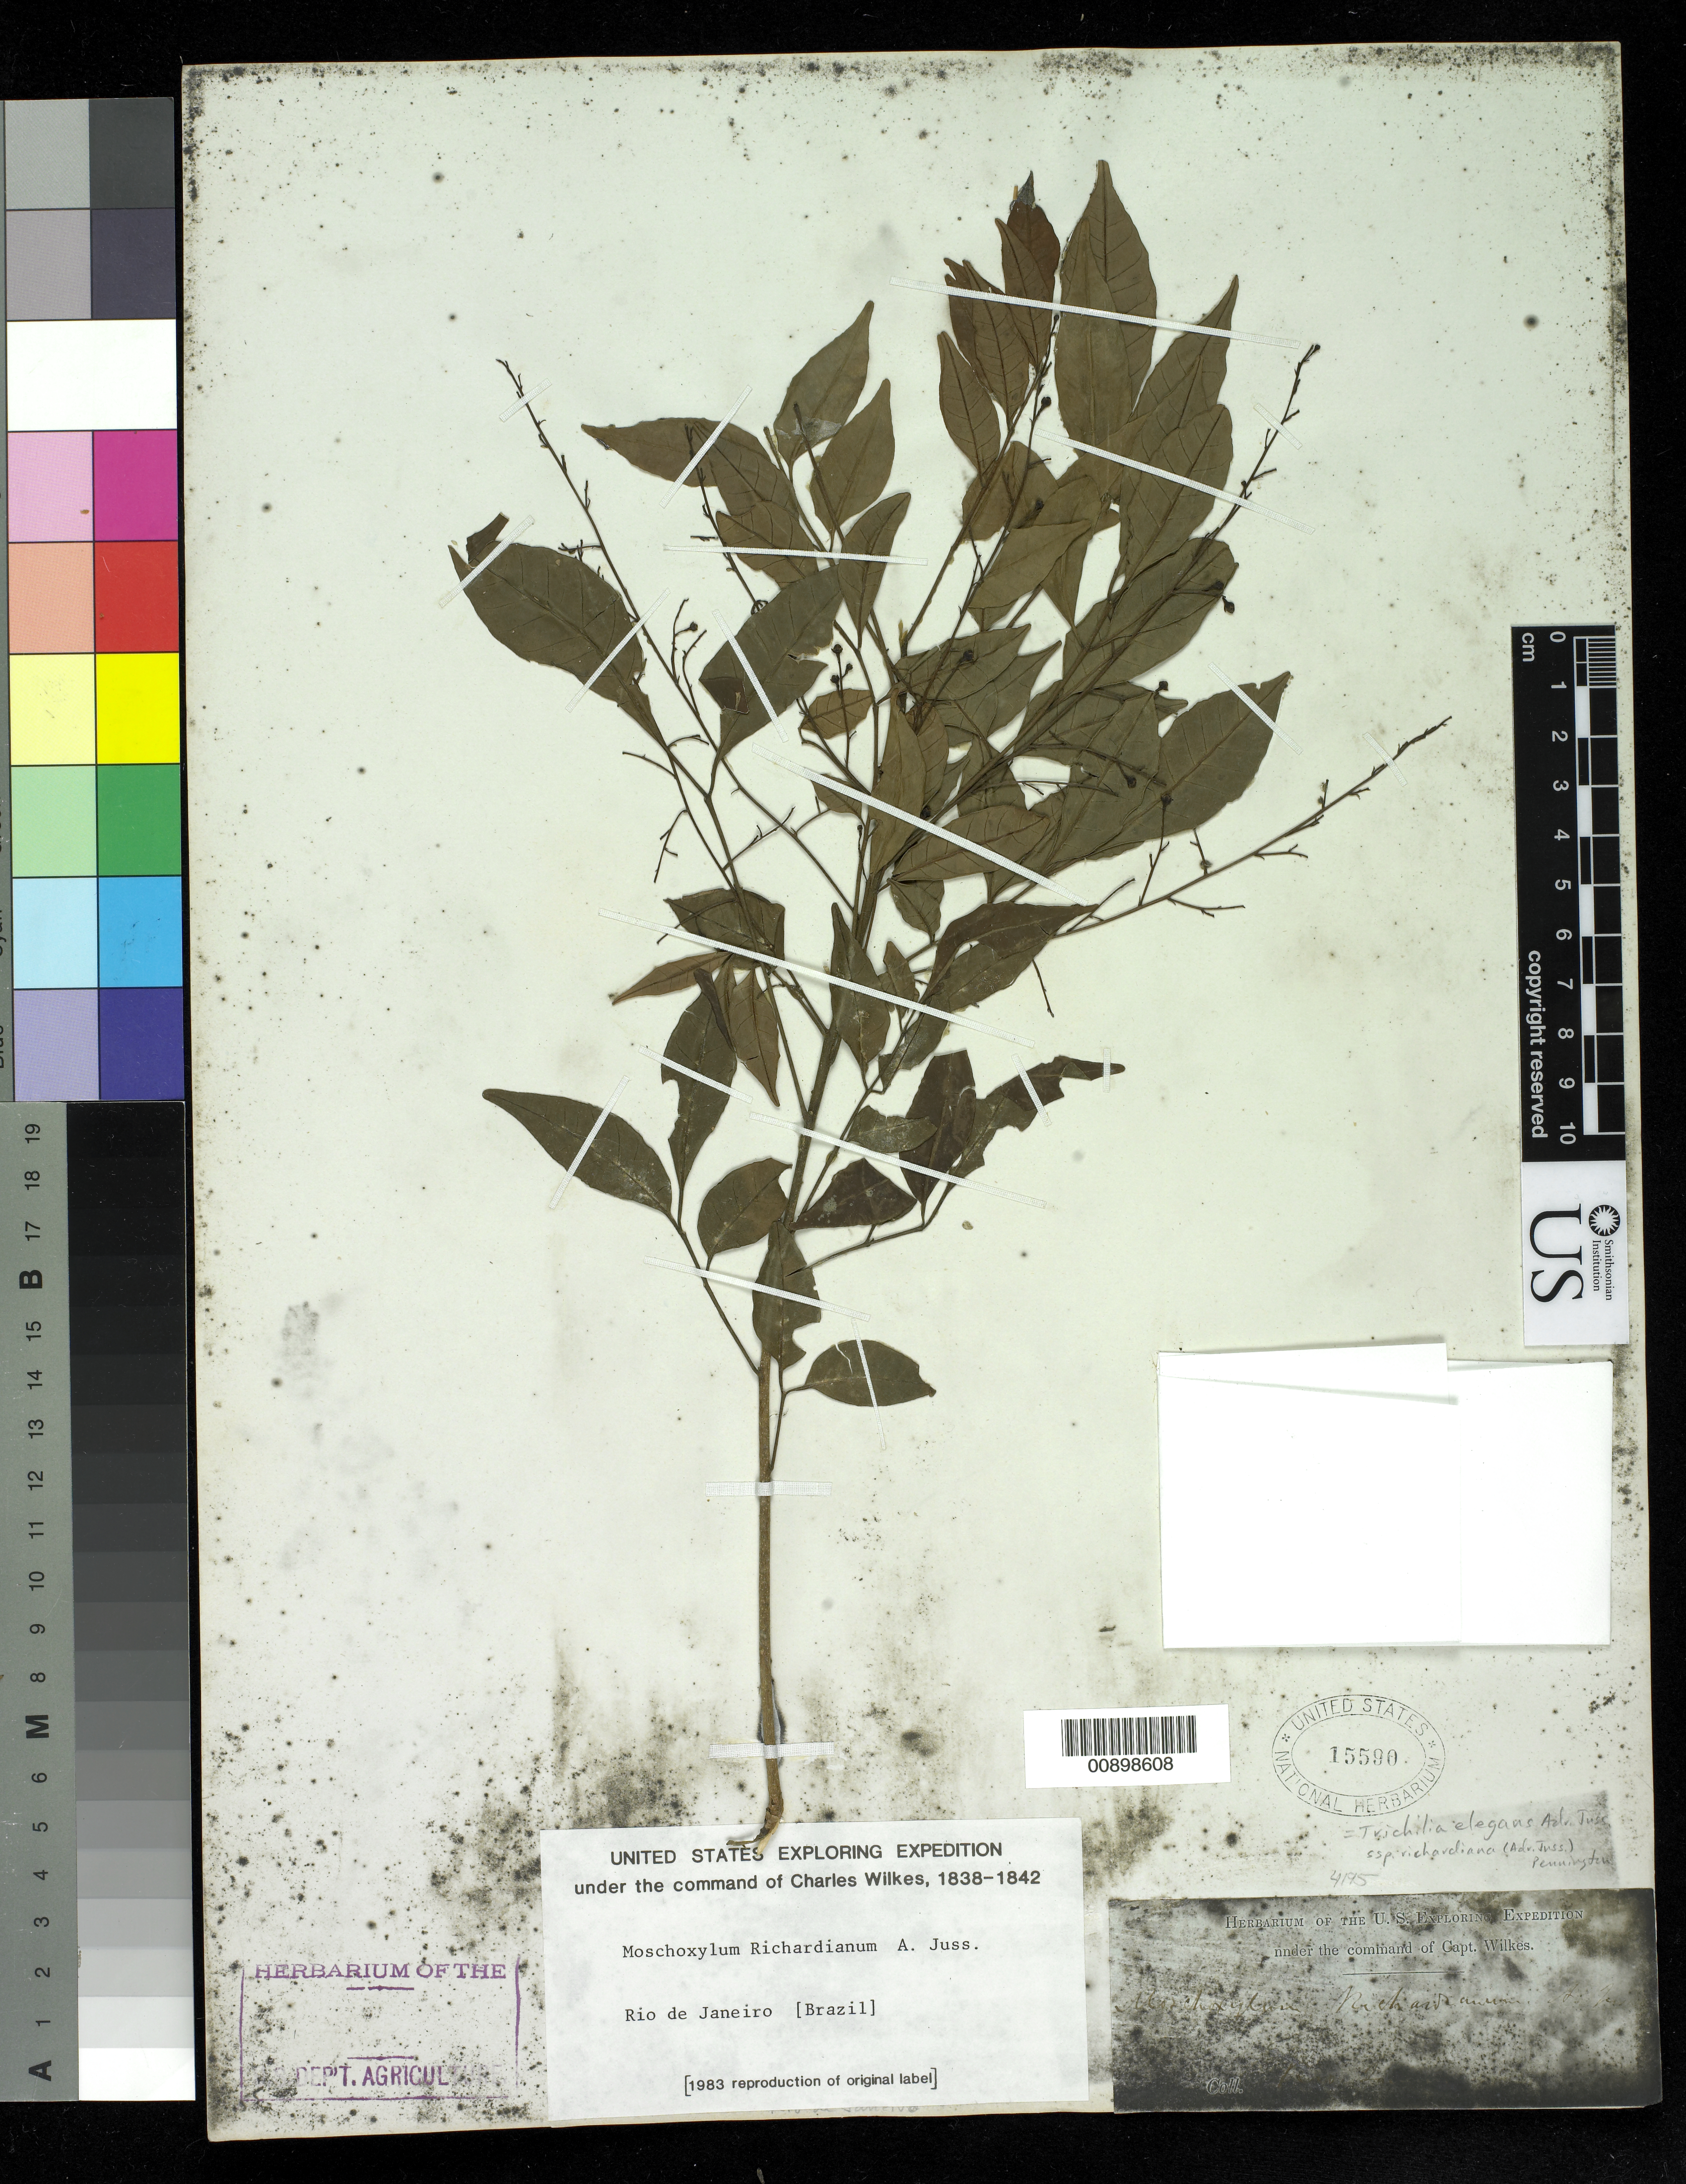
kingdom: Plantae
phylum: Tracheophyta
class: Magnoliopsida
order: Sapindales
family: Meliaceae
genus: Trichilia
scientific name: Trichilia elegans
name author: A. Juss.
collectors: Wilkes Explor. Exped.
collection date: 1838/1842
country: Brazil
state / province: Rio de Janeiro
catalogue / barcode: US 15590